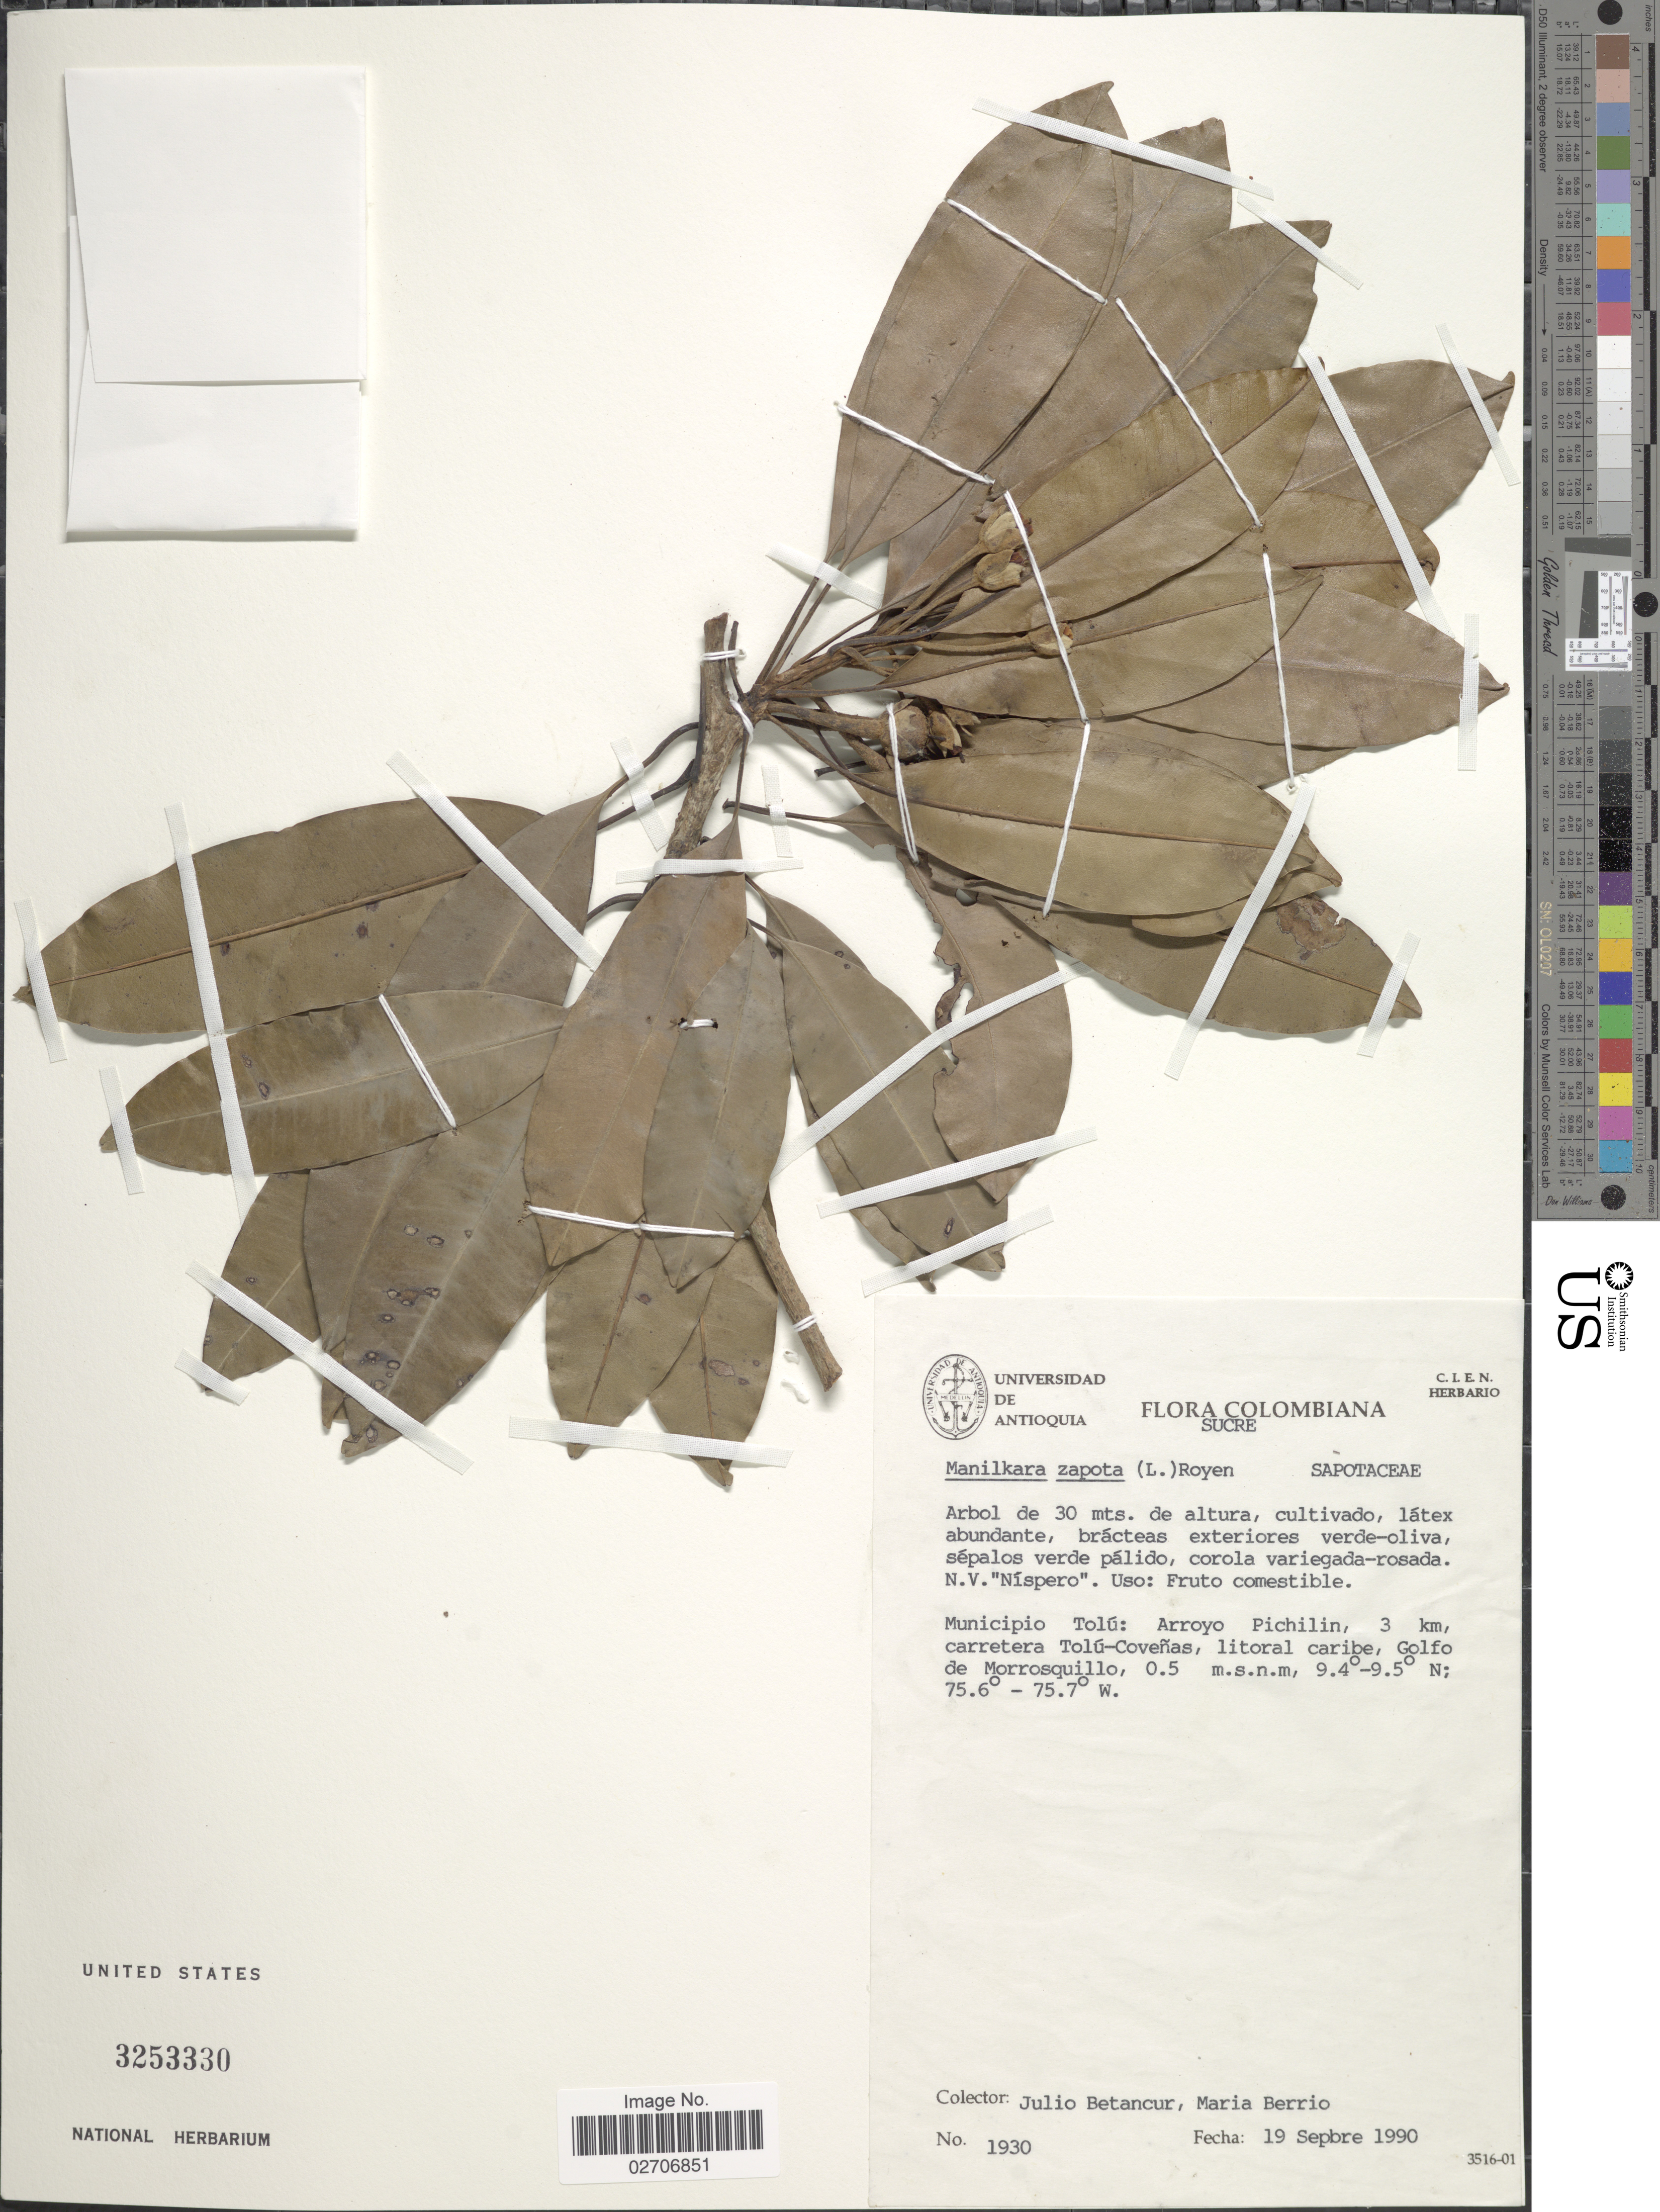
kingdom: Plantae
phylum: Tracheophyta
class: Magnoliopsida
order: Ericales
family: Sapotaceae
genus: Manilkara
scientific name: Manilkara zapota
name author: (L.) P. Royen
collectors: J. C. Betancur & M. Berrio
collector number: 1930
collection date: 1990-09-19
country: Colombia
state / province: Sucre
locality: Municipio Tolu: Arroyo Pichilin, 3 km, carretera Tolu-Covenas, litoral caribe, Golfo de Morrosquillo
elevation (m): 0.5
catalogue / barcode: US 3253330